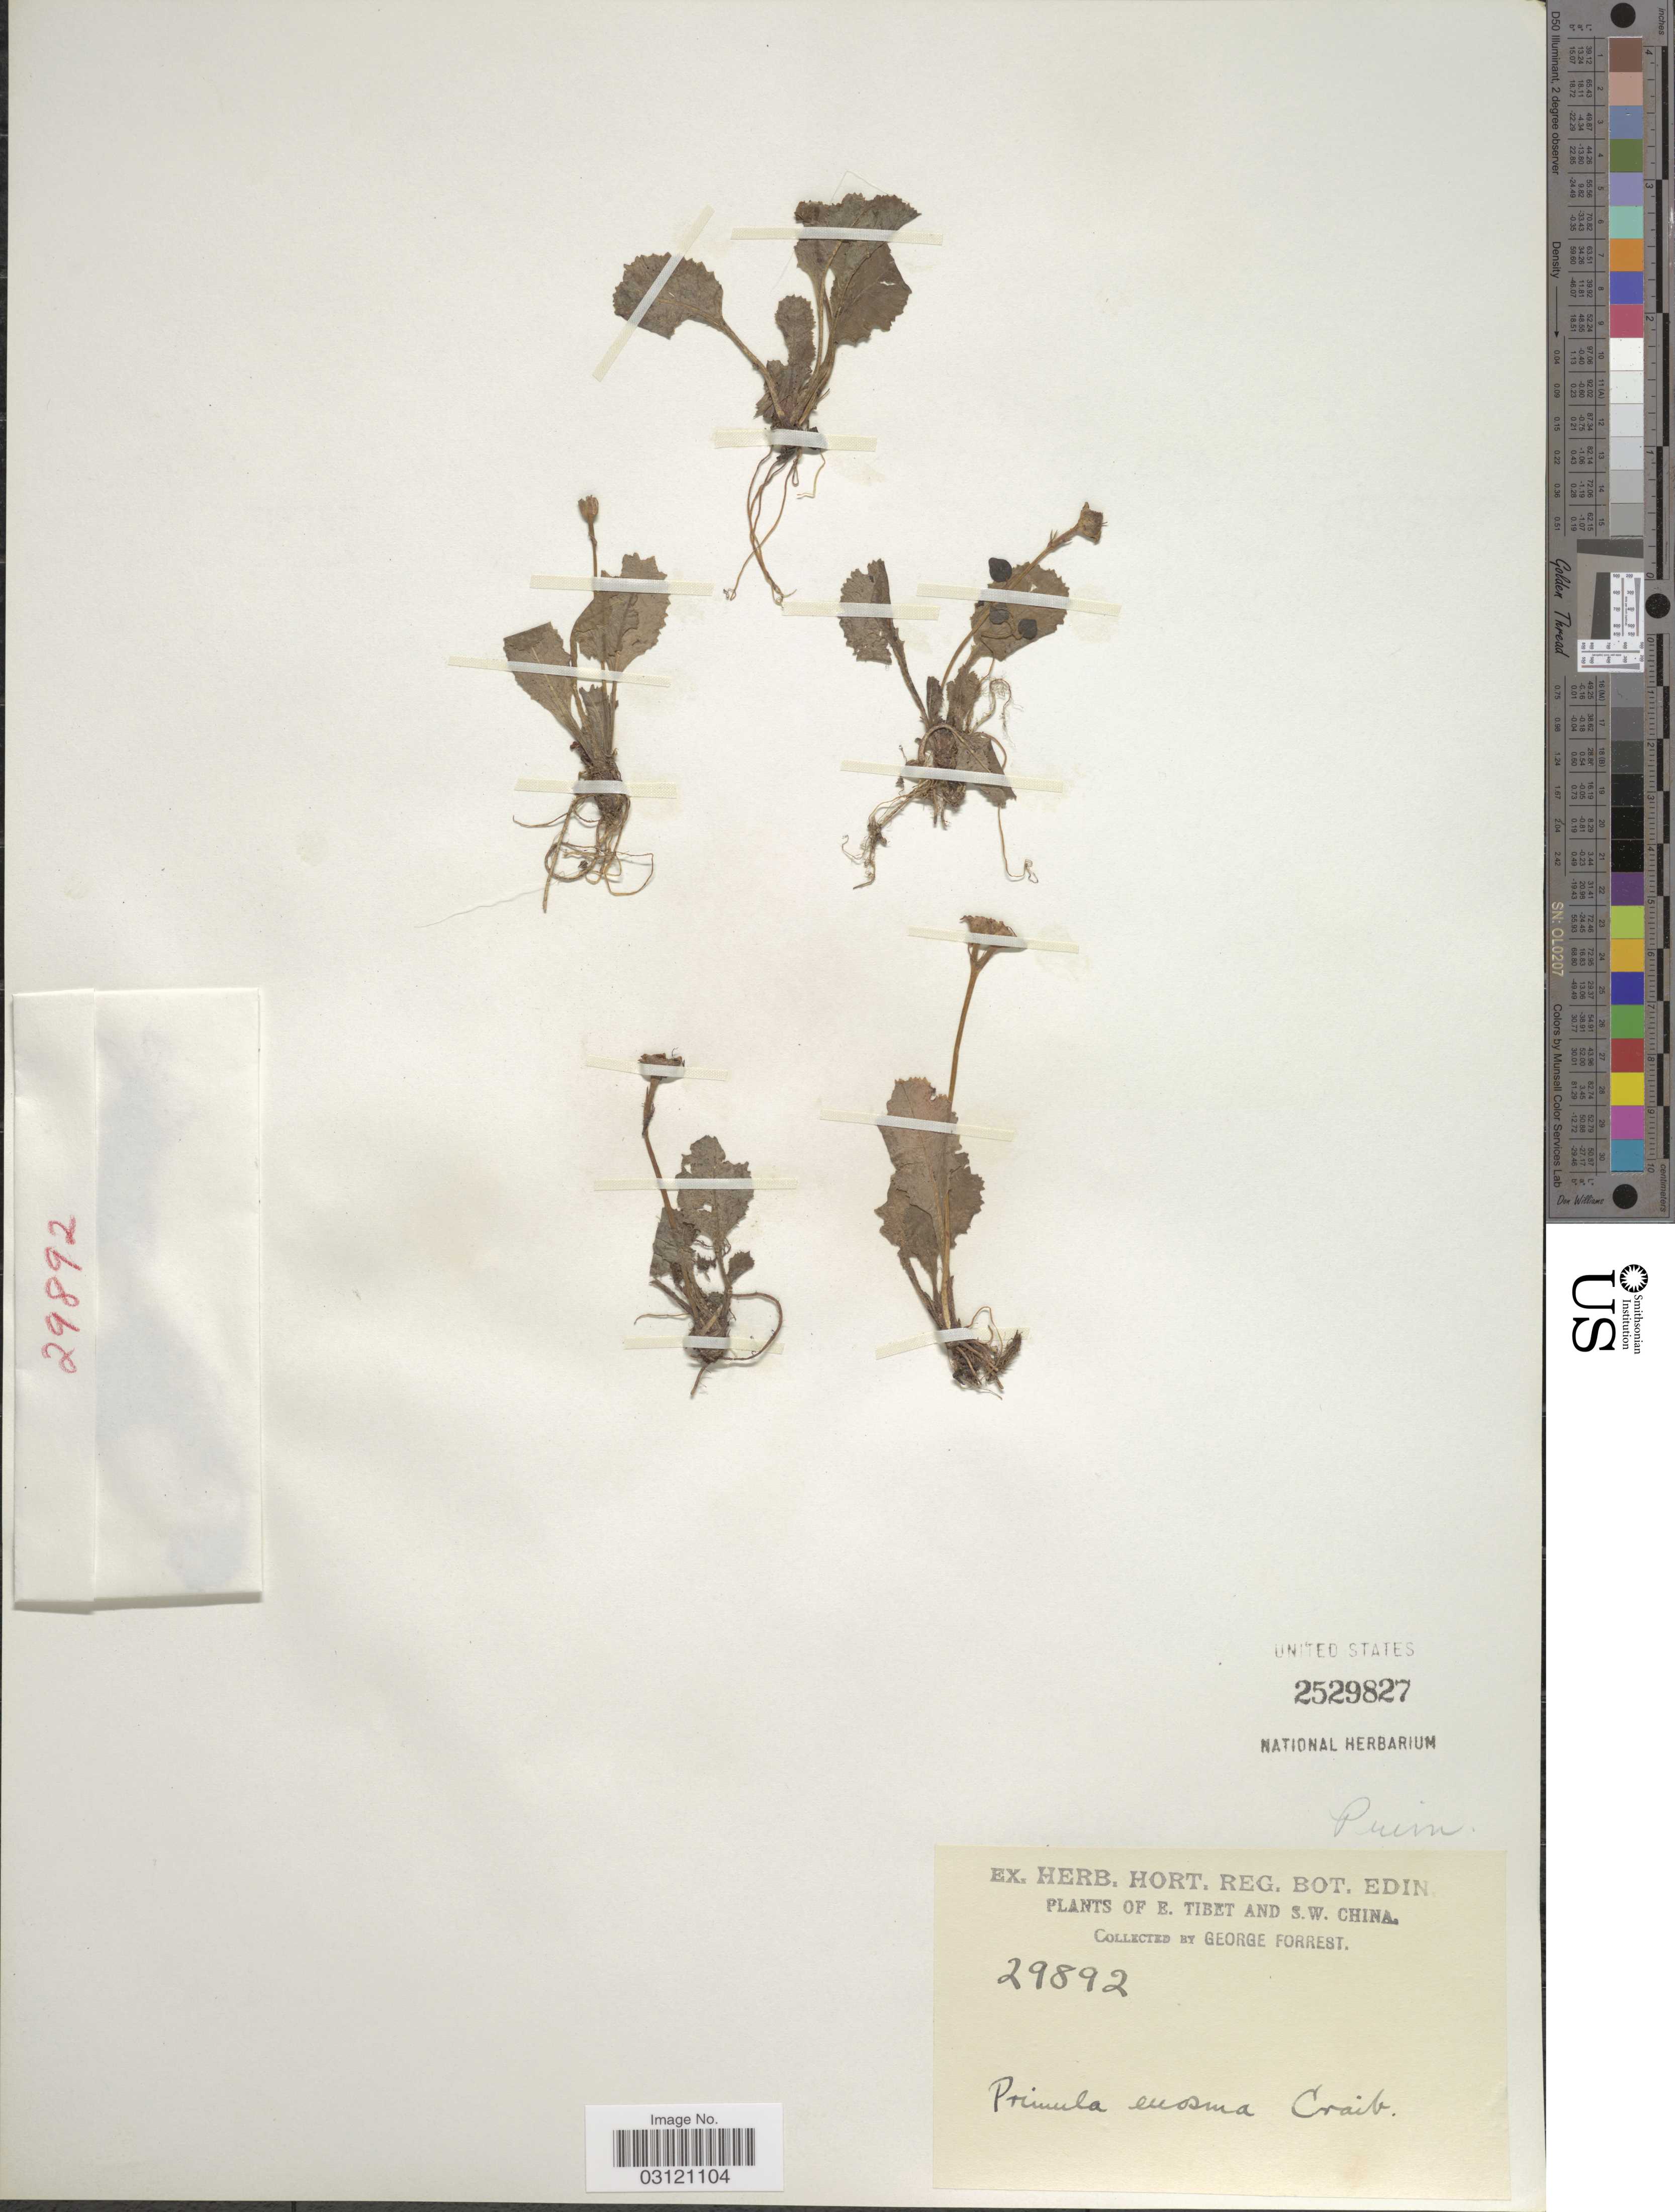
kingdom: Plantae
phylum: Tracheophyta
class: Magnoliopsida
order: Ericales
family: Primulaceae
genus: Primula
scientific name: Primula euosma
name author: Craib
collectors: G. Forrest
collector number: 29892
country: China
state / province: Xizang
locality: E. Tibet and S. W China.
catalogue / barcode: US 2529827